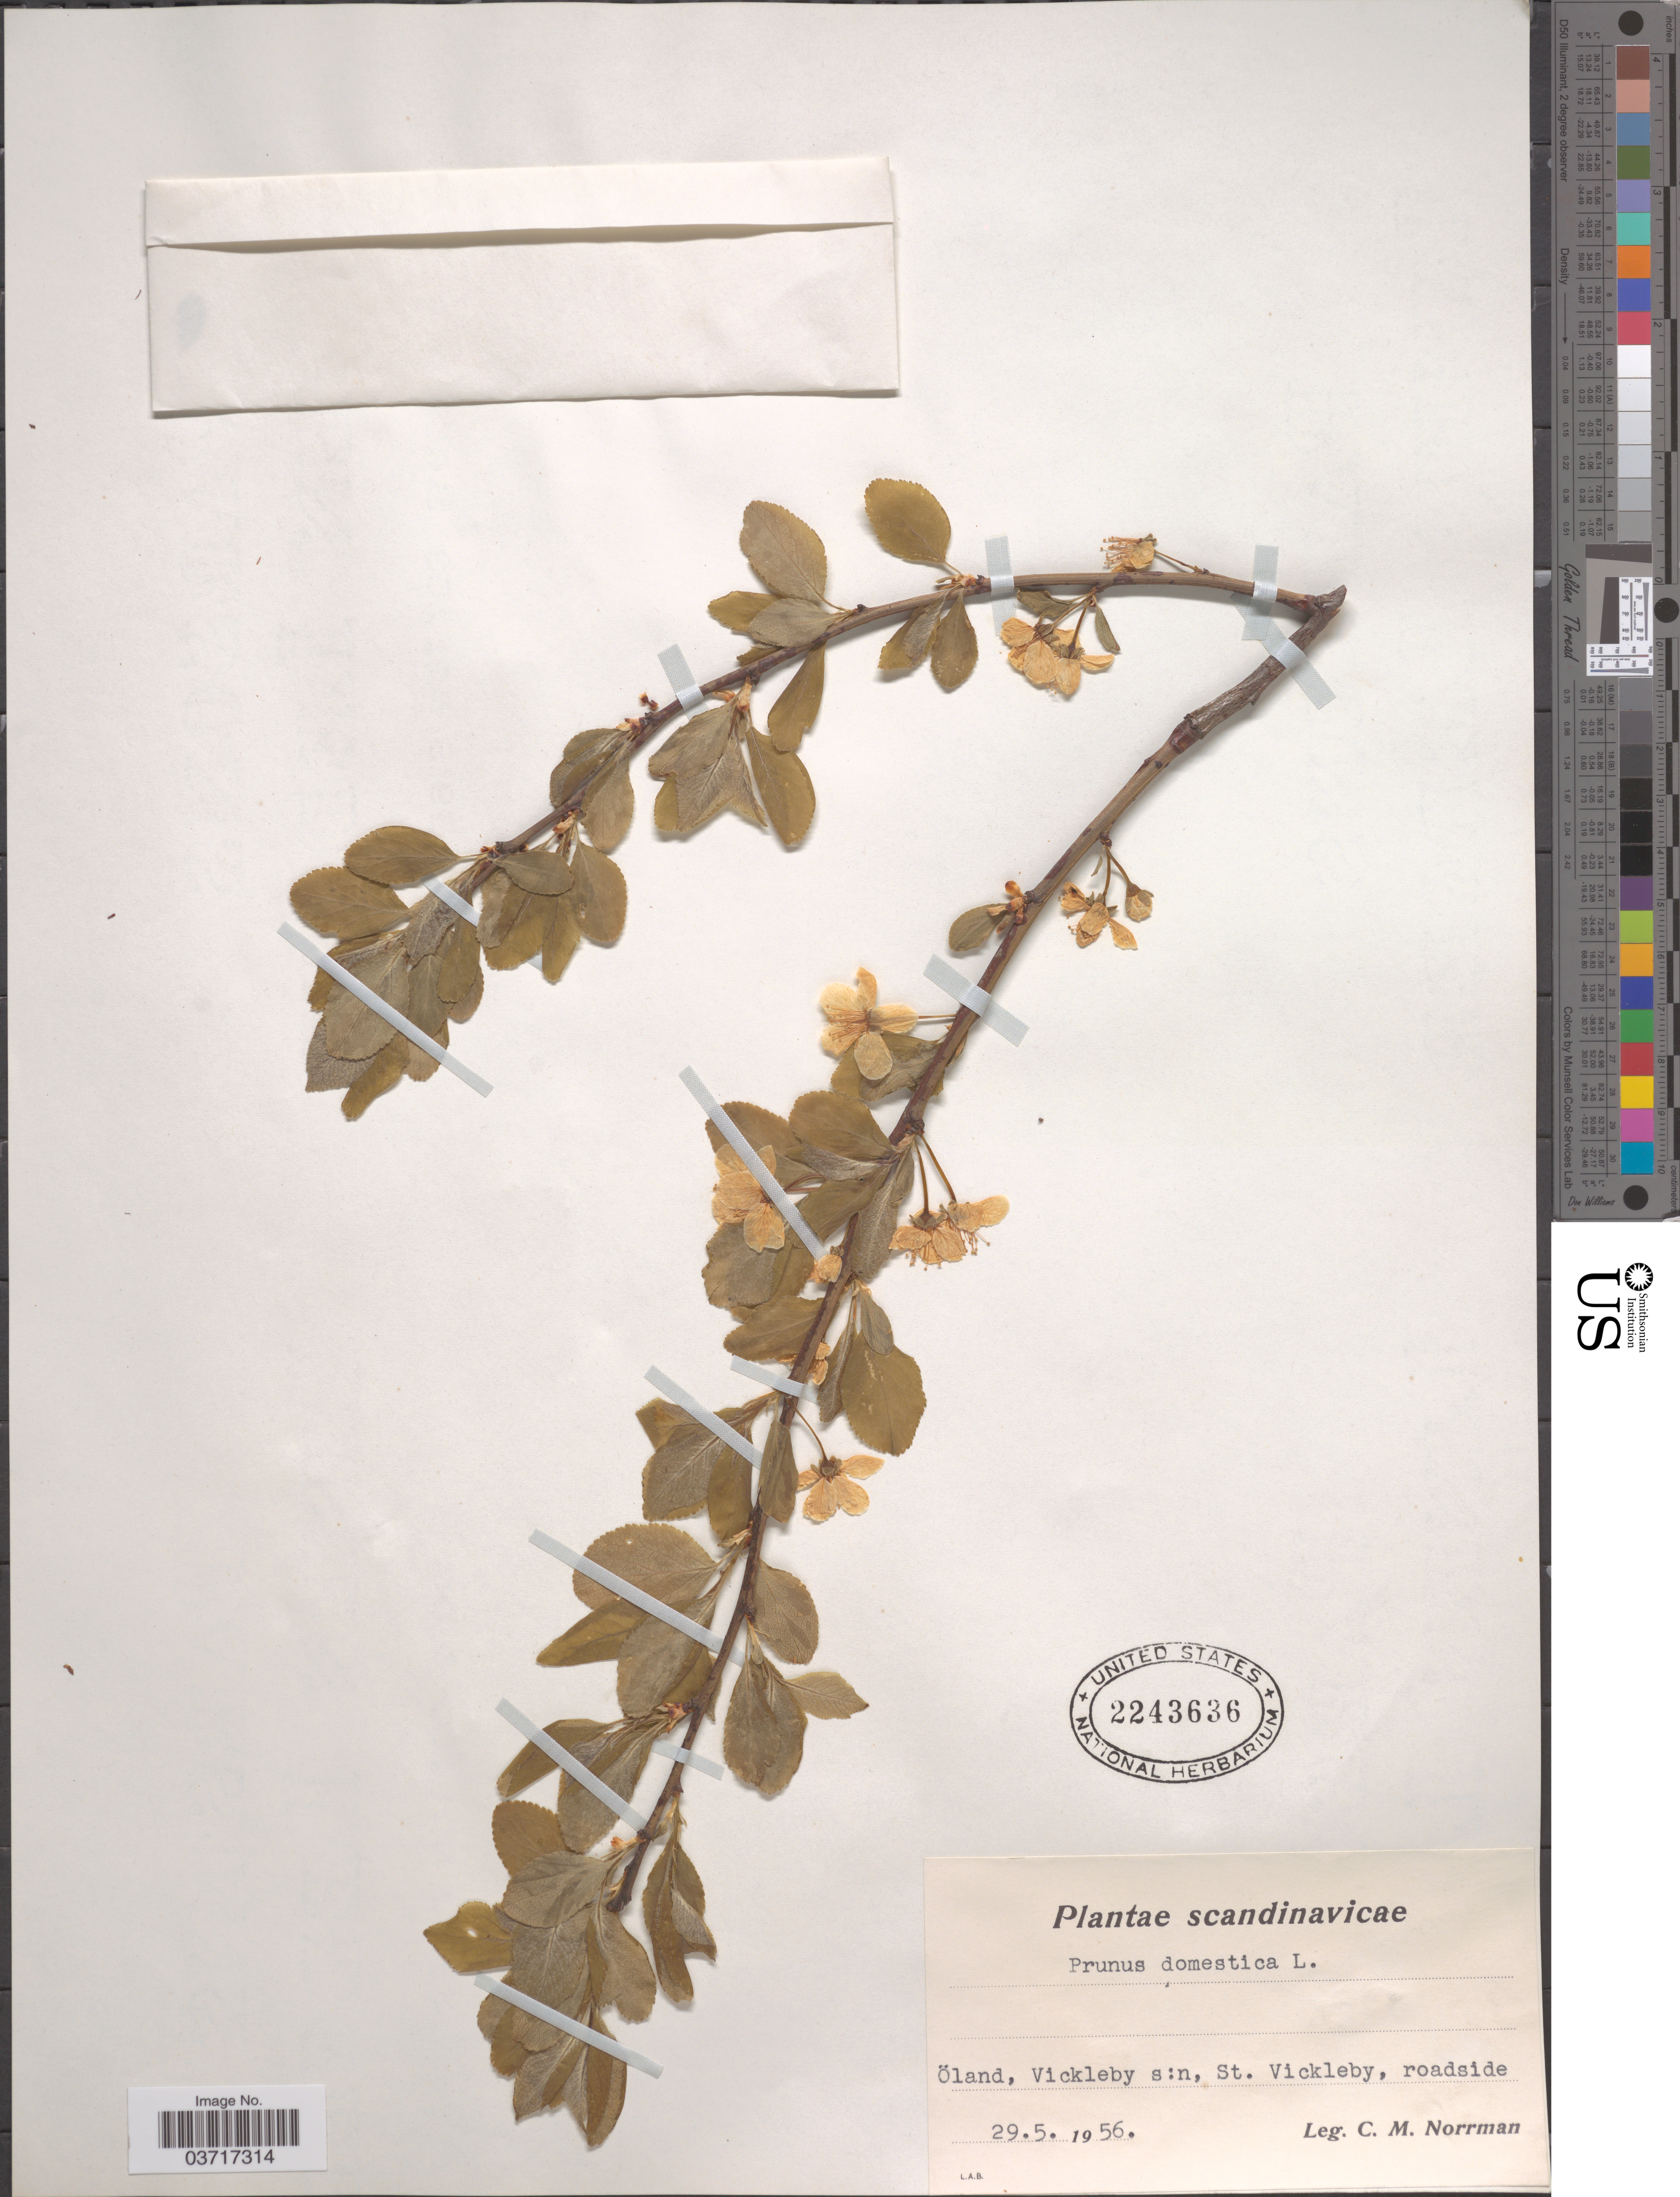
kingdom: Plantae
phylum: Tracheophyta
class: Magnoliopsida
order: Rosales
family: Rosaceae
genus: Prunus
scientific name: Prunus domestica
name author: L.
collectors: C. Norrman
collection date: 1956-05-29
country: Sweden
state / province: Kalmar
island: Oland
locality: Öland, Vickleby s;n, St. Vickleby.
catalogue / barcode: US 2243636